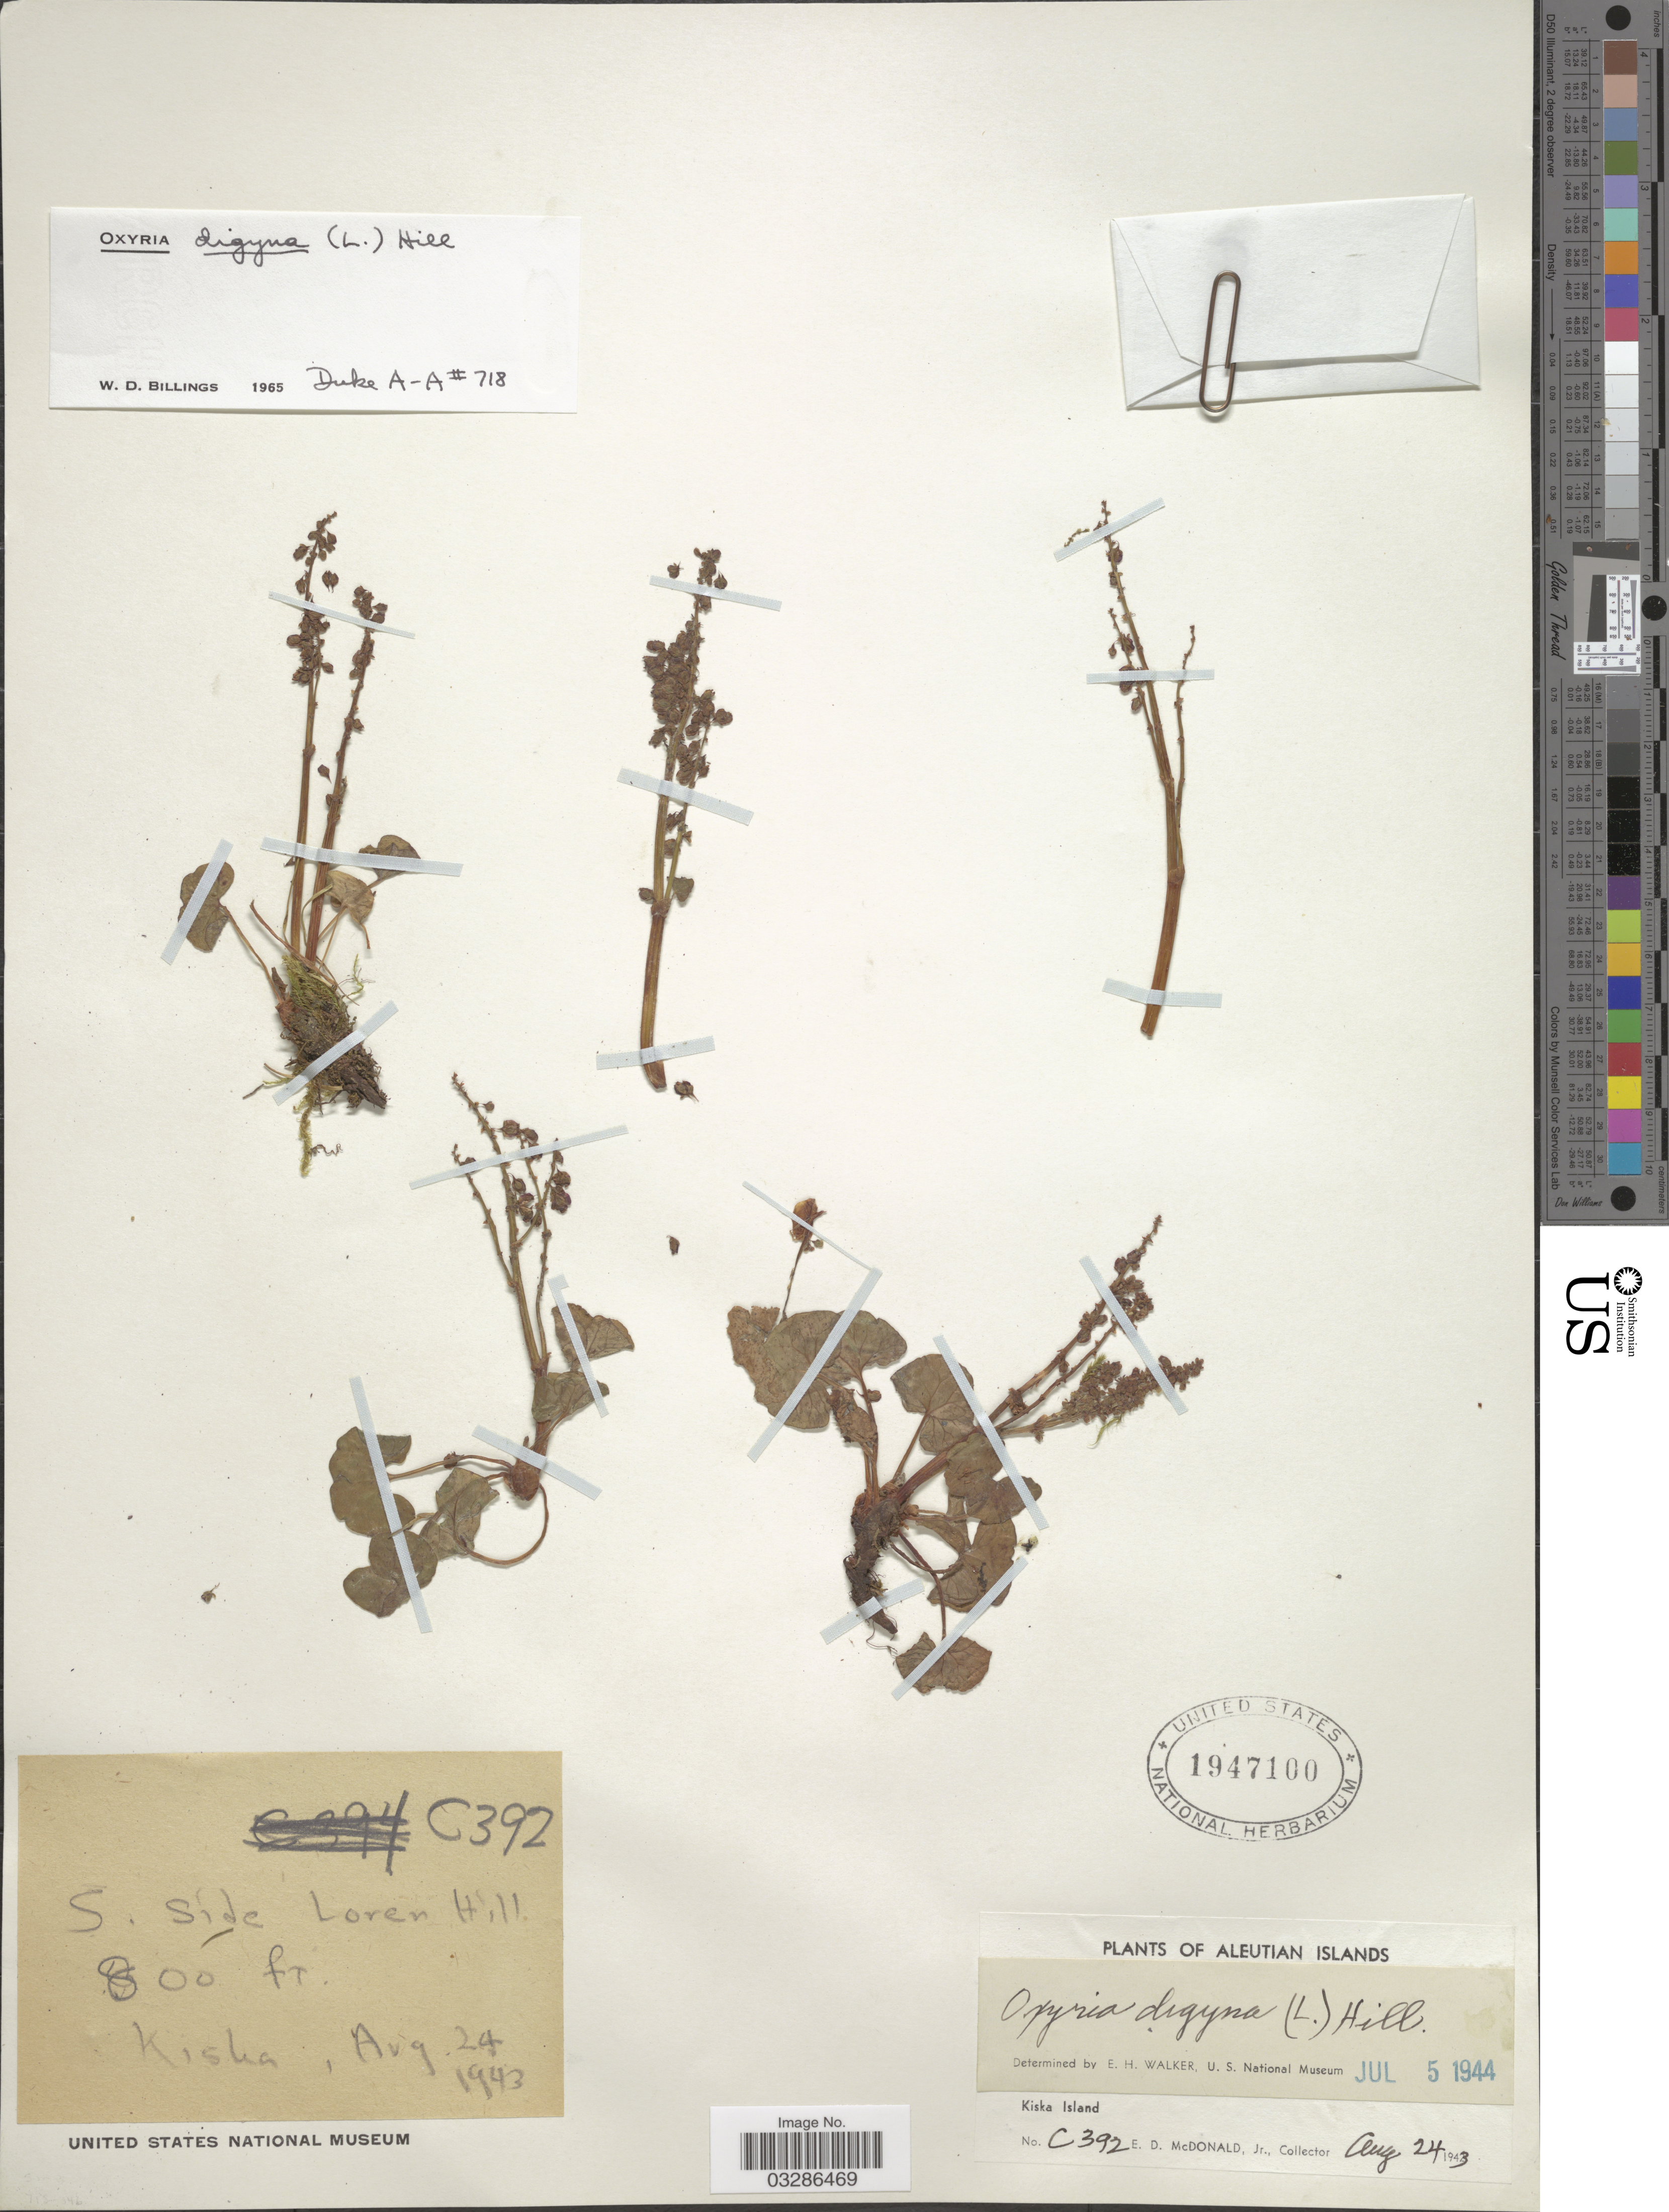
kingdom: Plantae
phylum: Tracheophyta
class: Magnoliopsida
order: Caryophyllales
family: Polygonaceae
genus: Oxyria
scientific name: Oxyria digyna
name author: (L.) Hill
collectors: E. D. McDonald Jr.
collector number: C392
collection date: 1943-08-24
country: United States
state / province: Alaska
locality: Aleutian Islands. Kiska Island. S. side Loren Hill.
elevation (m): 244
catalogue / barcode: US 1947100